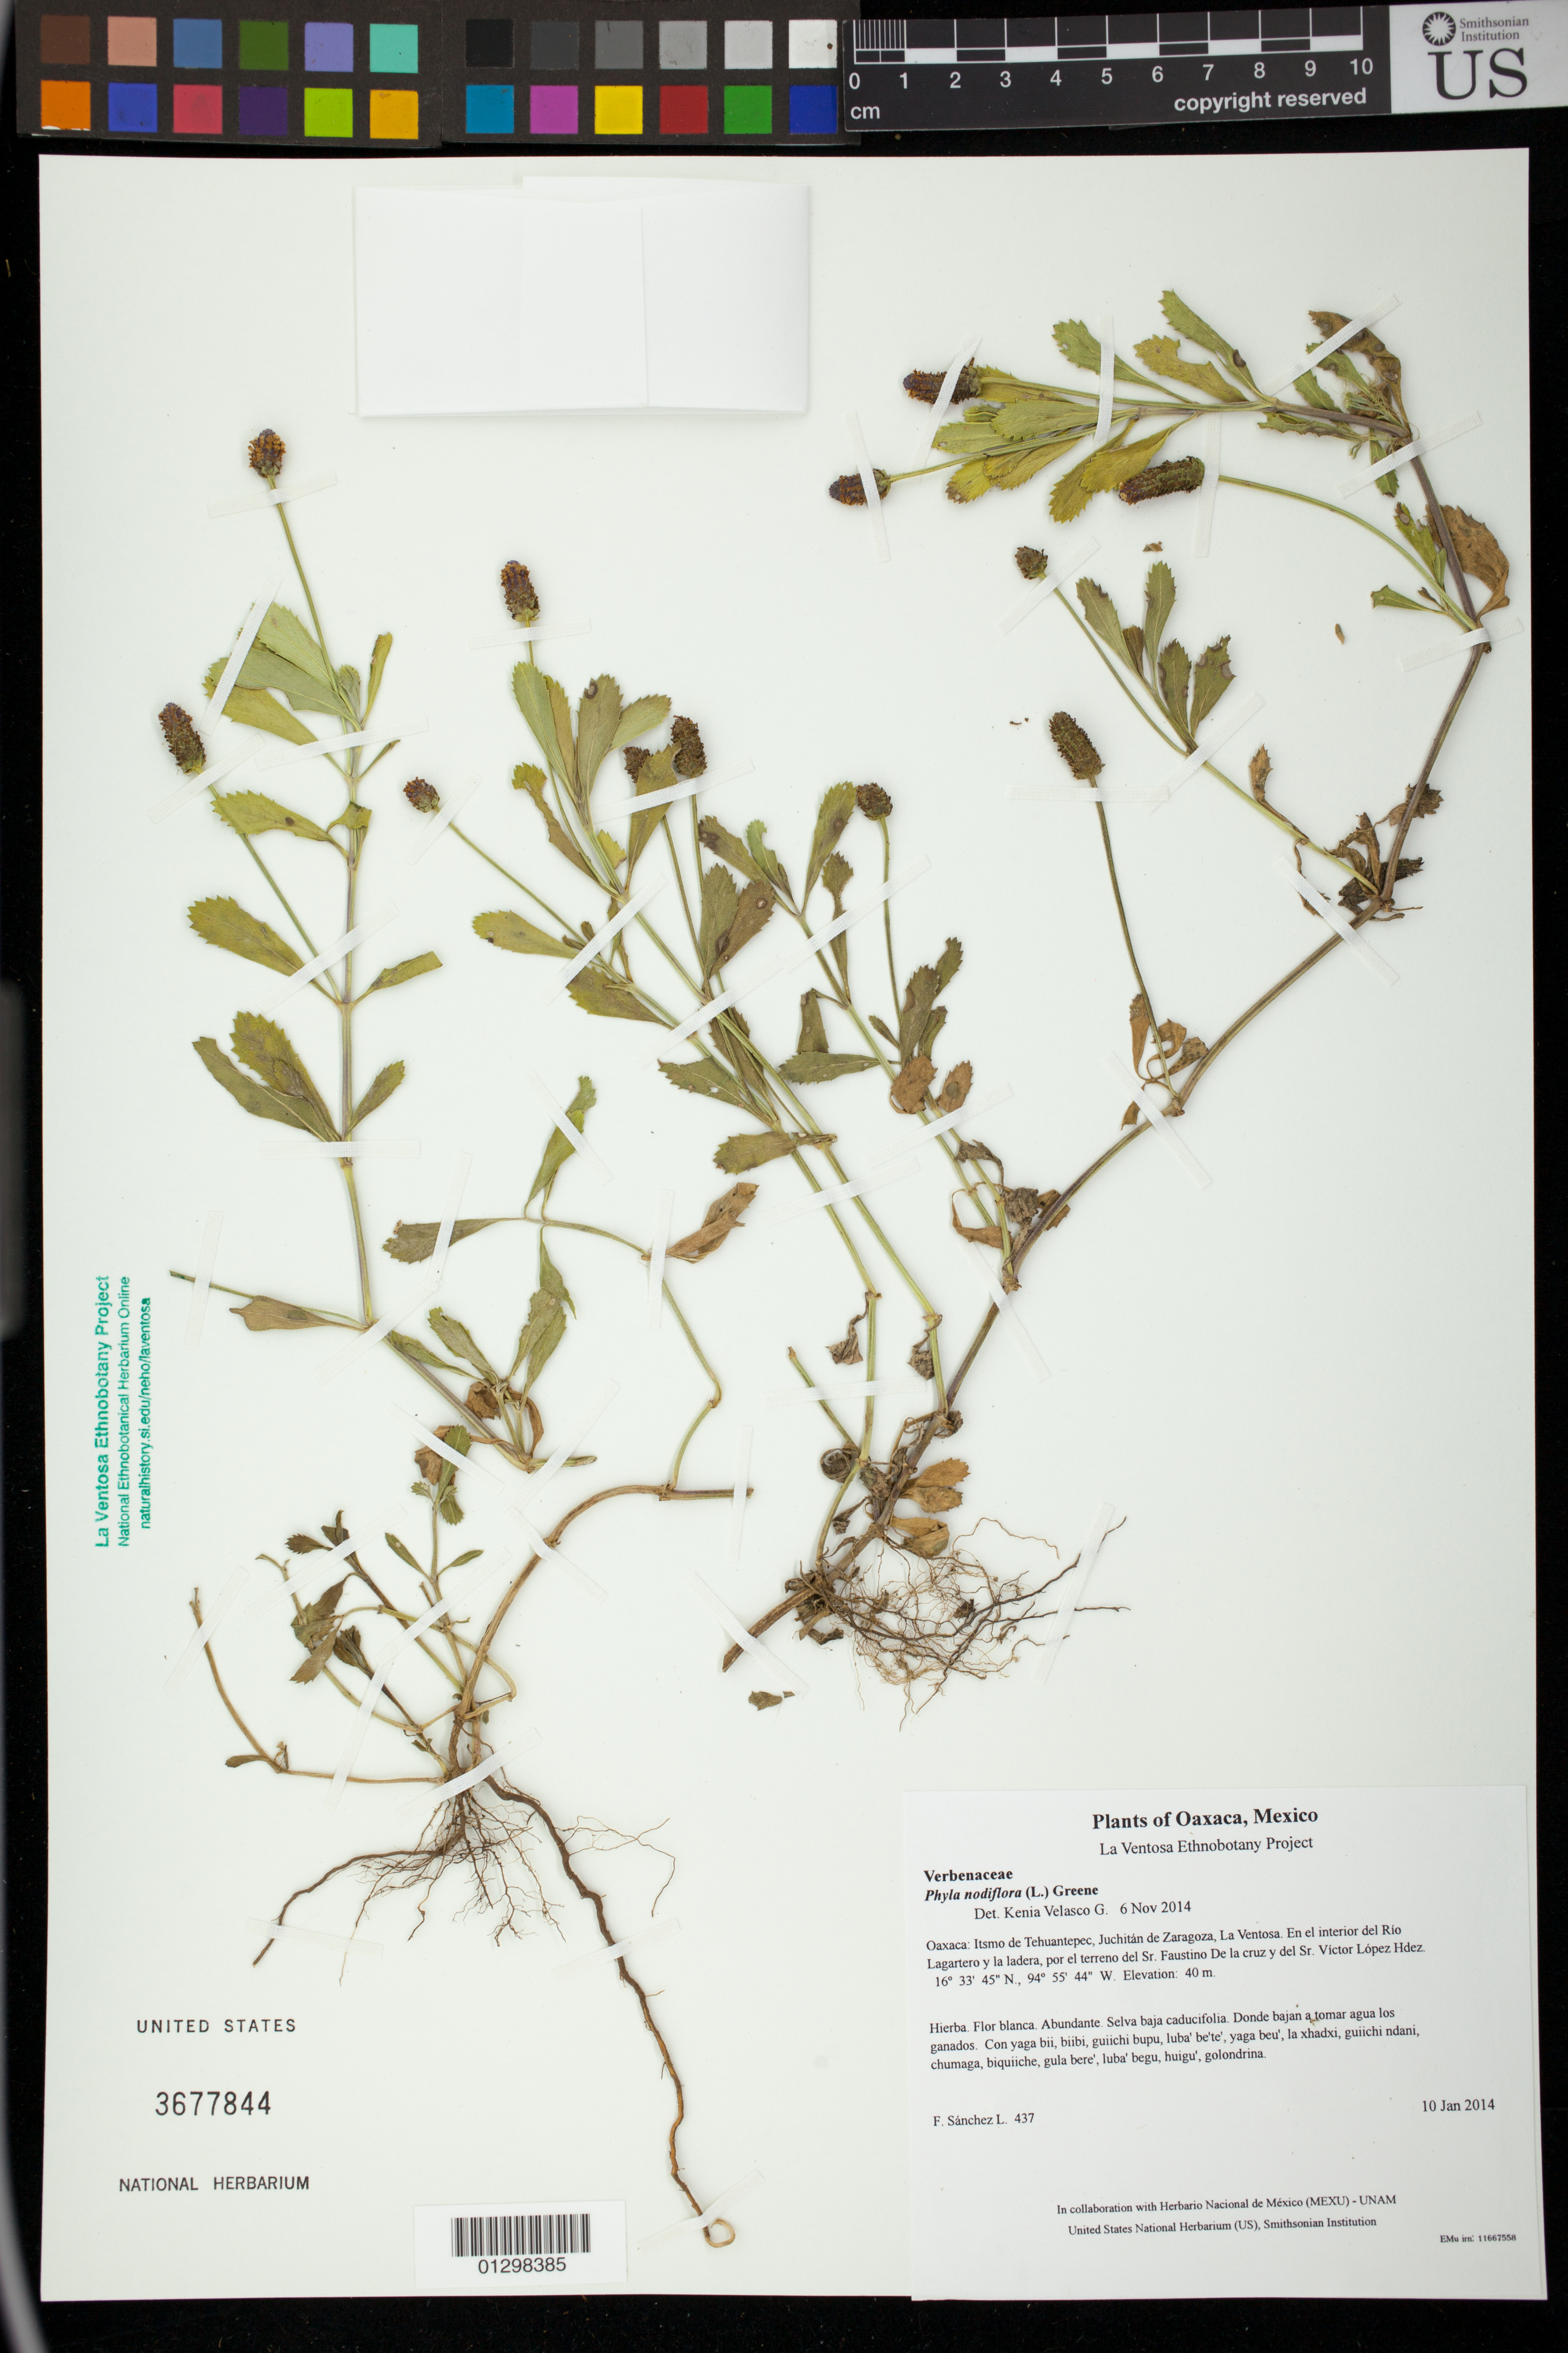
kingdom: Plantae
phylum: Tracheophyta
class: Magnoliopsida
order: Lamiales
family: Verbenaceae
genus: Phyla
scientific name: Phyla nodiflora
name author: (L.) Greene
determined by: Velasco G., Kenia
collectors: F. Sánchez L.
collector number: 437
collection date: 2014-01-10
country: Mexico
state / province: Oaxaca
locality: Itsmo de Tehuantepec, Juchitán de Zaragoza, La Ventosa. En el interior del Río Lagartero y la ladera, por el terreno del Sr. Faustino De la cruz y del Sr. Víctor López Hdez.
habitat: Selva baja caducifolia. Donde bajan a tomar agua los ganados.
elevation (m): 40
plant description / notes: JEBOT, MEXU, SERO, US; Guixi bandaga. Guie' naquichi'. Stale.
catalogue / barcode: US 3677844